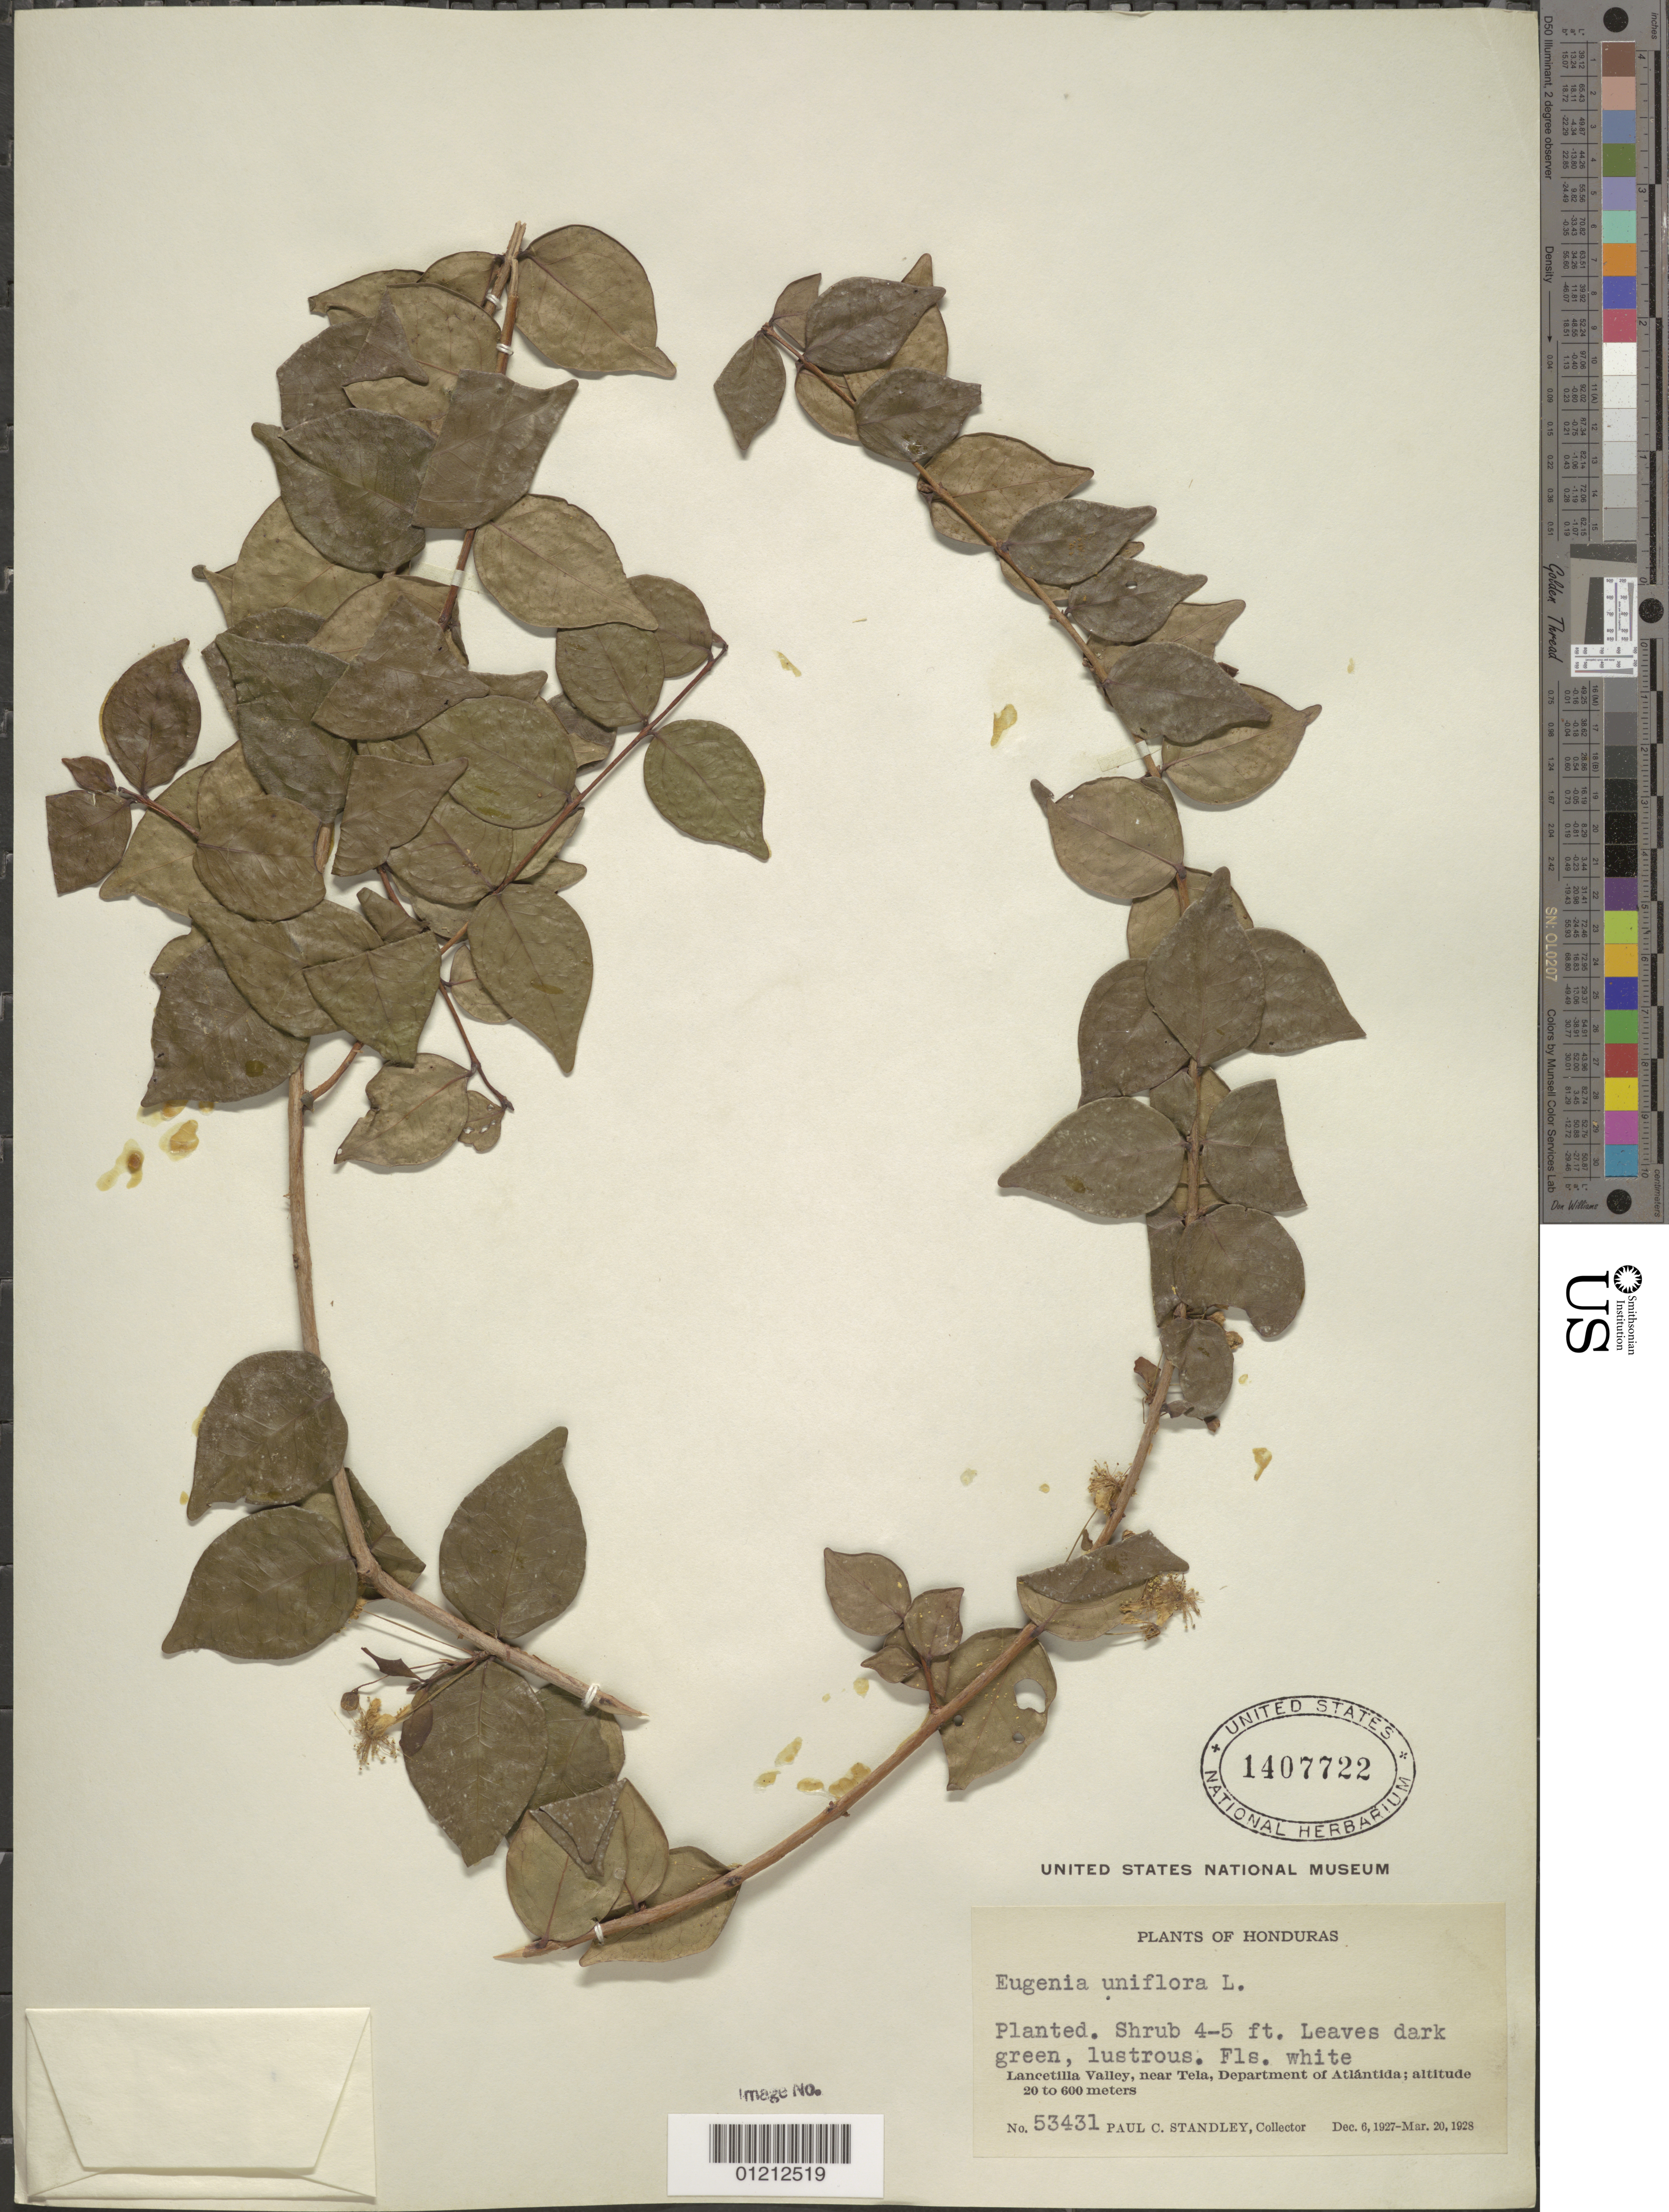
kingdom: Plantae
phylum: Tracheophyta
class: Magnoliopsida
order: Myrtales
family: Myrtaceae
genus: Eugenia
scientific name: Eugenia uniflora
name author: L.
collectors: P. C. Standley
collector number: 53431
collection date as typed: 06 Dec 1927 to 20 Mar 1928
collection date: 1927-12-06/1928-03-20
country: Honduras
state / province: Atlántida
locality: Lancetilla Valley, near Tela, Department of Atlántida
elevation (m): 20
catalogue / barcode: US 1407722